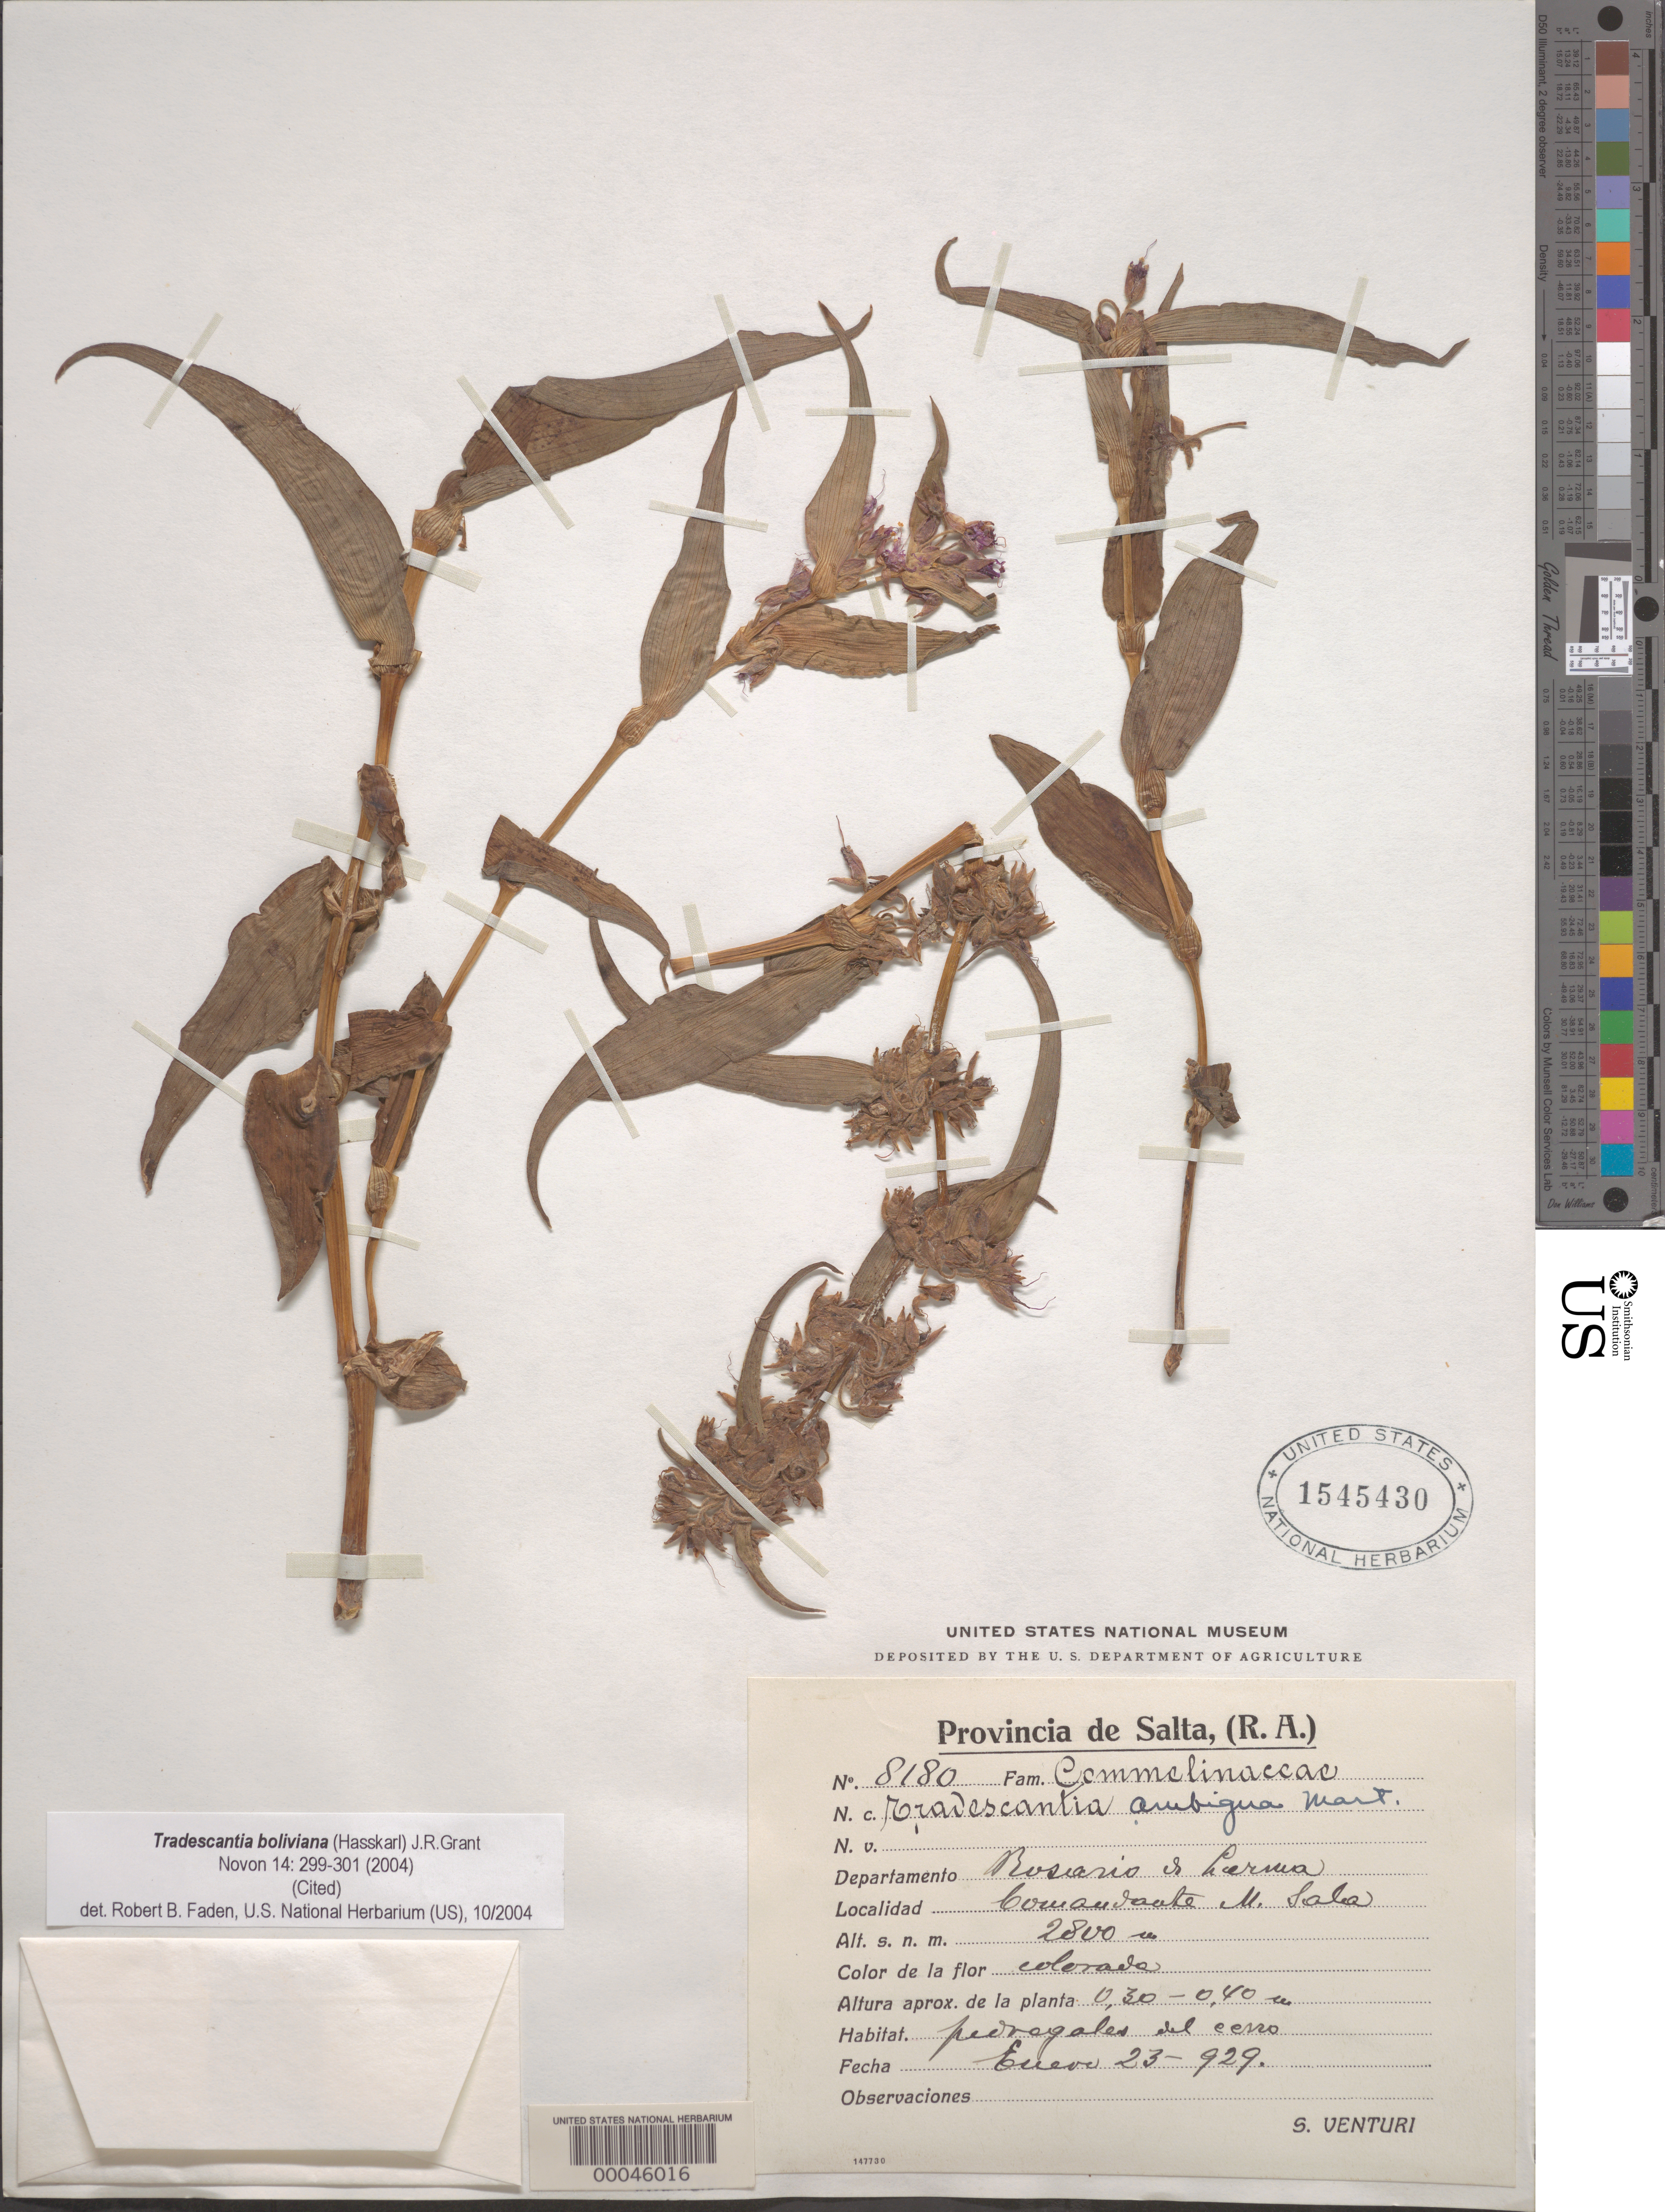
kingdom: Plantae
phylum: Tracheophyta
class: Liliopsida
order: Commelinales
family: Commelinaceae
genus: Tradescantia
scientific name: Tradescantia ambigua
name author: Mart. ex Schult. & Schult. f.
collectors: S. Venturi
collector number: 8180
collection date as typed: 23 Jun 1929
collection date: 1929-06-23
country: Argentina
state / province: Salta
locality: Rosario de Parma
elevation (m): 2800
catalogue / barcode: US 1545430